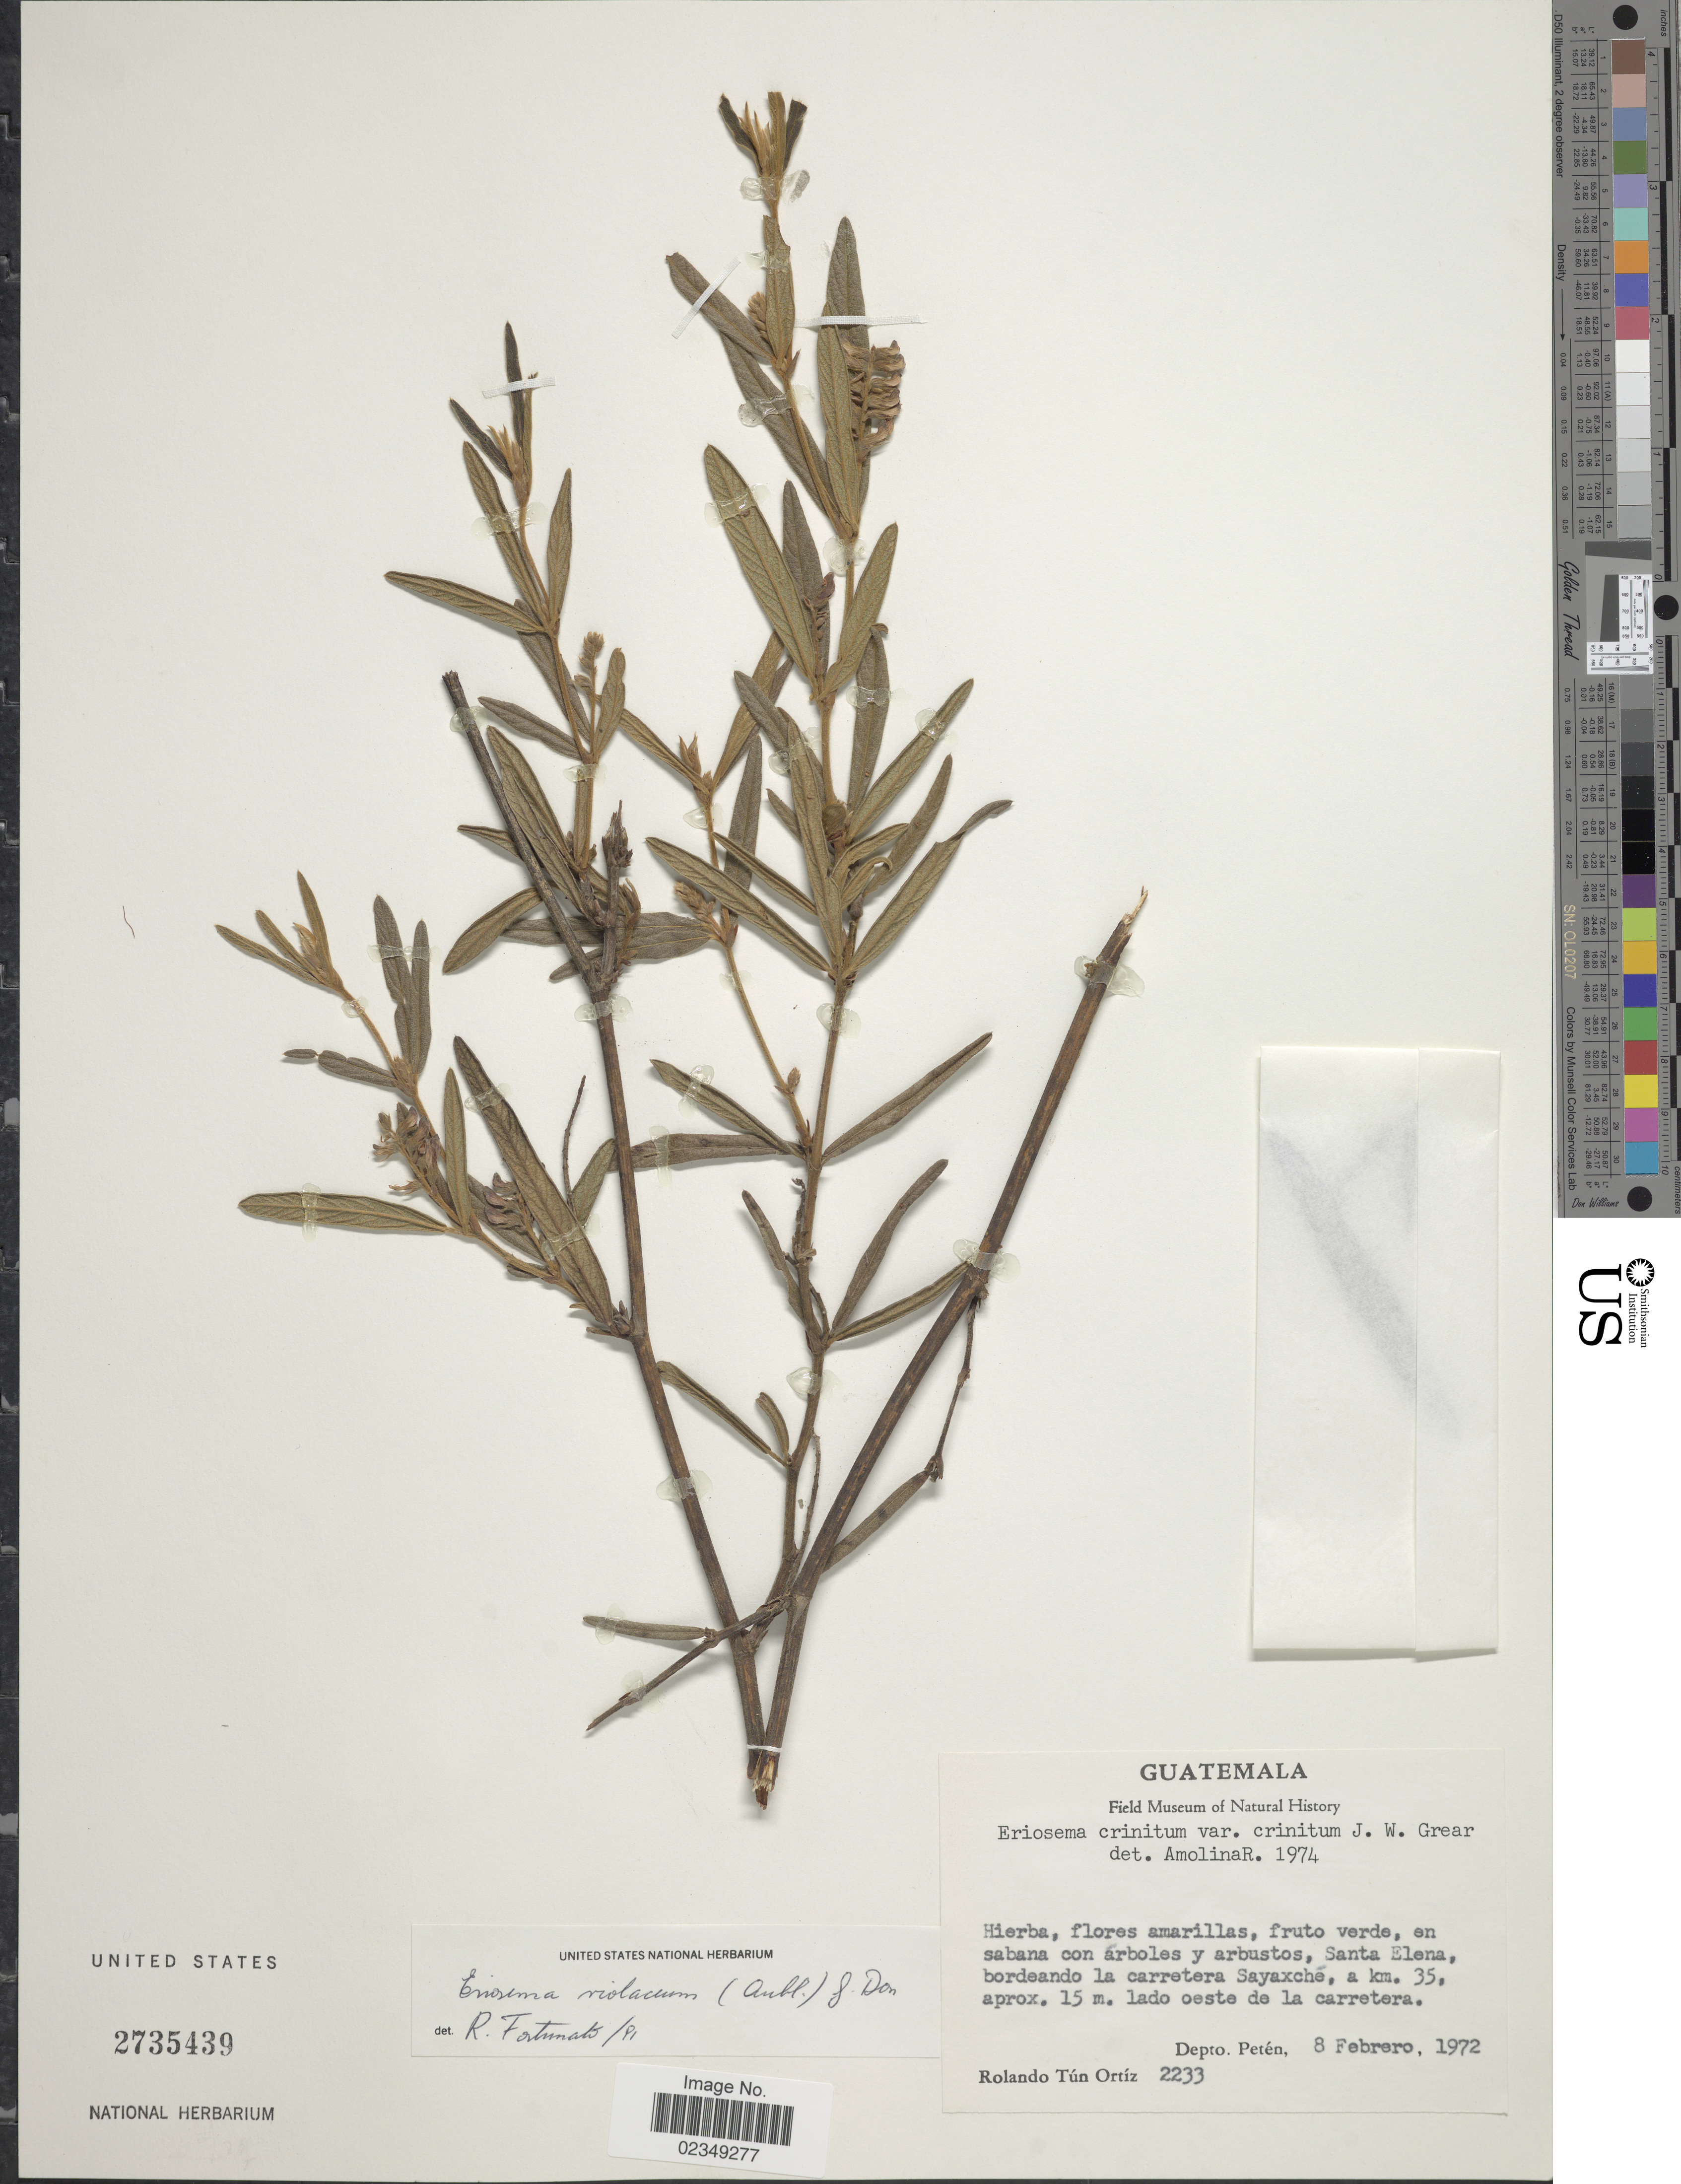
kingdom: Plantae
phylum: Tracheophyta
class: Magnoliopsida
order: Fabales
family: Fabaceae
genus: Eriosema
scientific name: Eriosema violaceum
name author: (Aubl.) G. Don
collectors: R. Tún Ortíz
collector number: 2233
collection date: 1972-02-08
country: Guatemala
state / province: El Petén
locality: Santa Elena, bordeando la carretera Sayaxche, a km. 35. aprox. 15 m. lado oeste de la carretera. Depto. Peten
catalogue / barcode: US 2735439